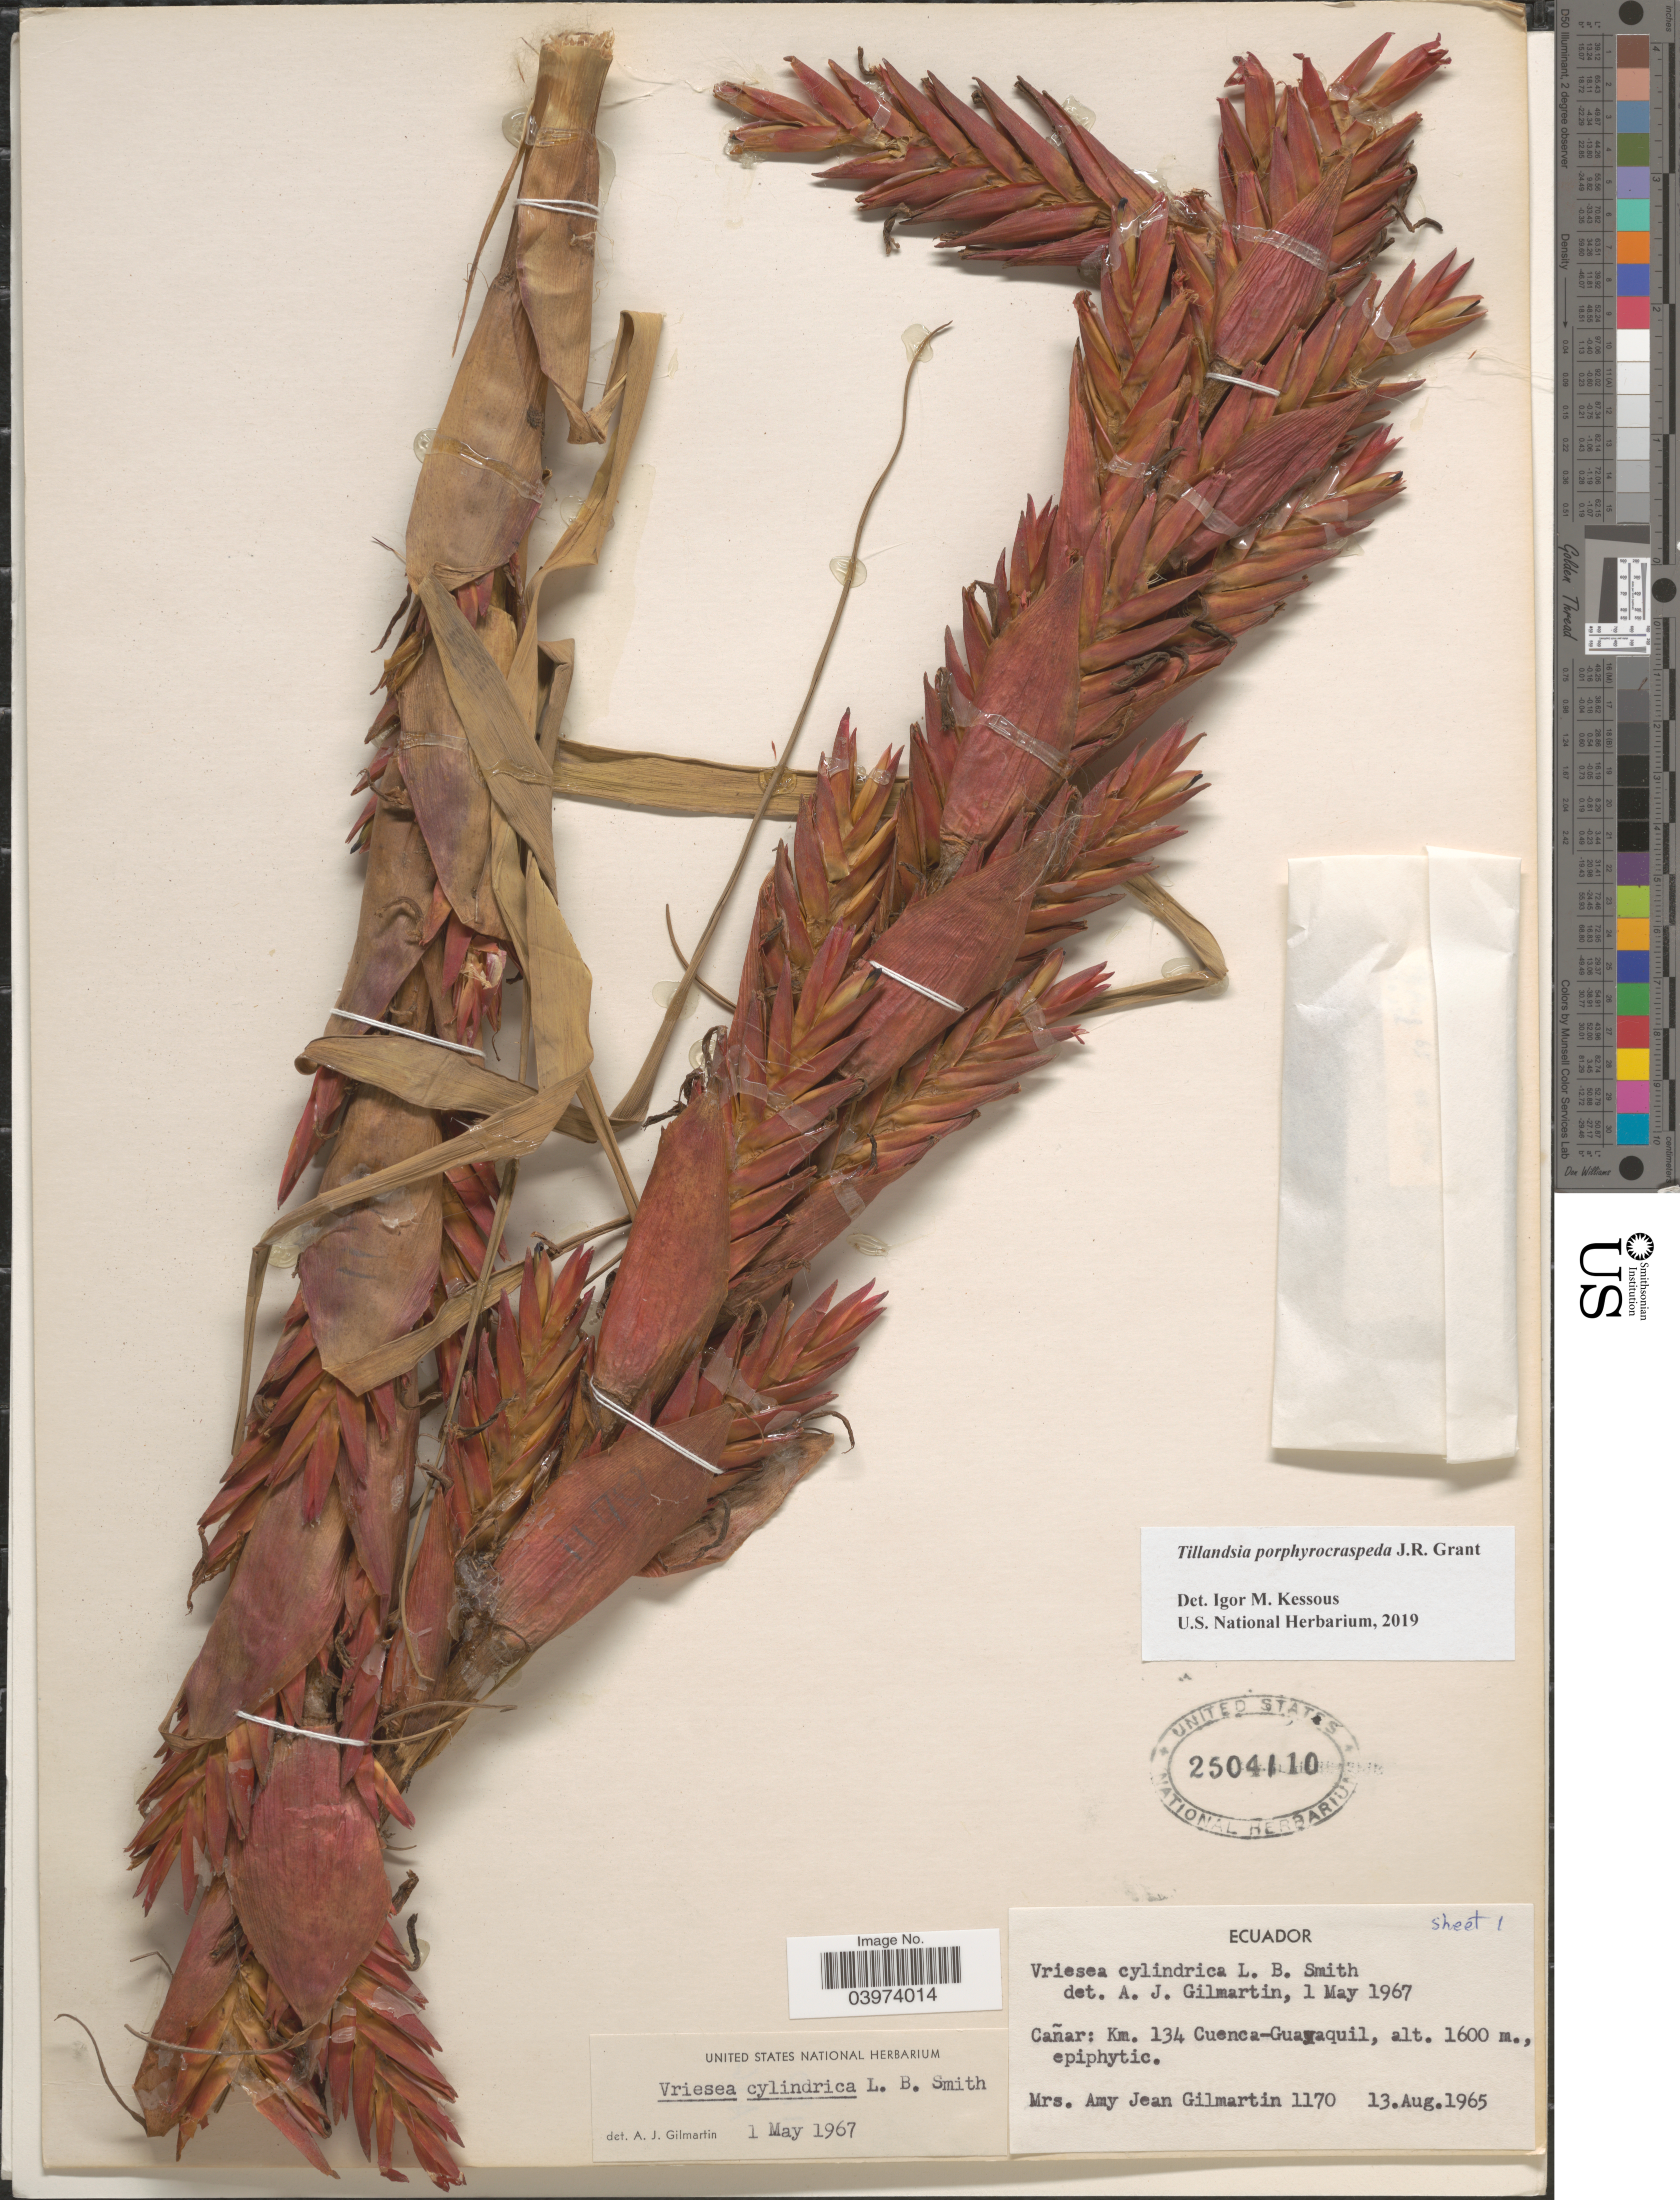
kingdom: Plantae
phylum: Tracheophyta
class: Liliopsida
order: Poales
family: Bromeliaceae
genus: Tillandsia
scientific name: Tillandsia porphyrocraspeda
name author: J.R. Grant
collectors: A. J. Gilmartin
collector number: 1170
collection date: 1965-08-13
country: Ecuador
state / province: Cañar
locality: Km. 134 Cuenca-Guayaquil.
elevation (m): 1600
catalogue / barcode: US 2504110